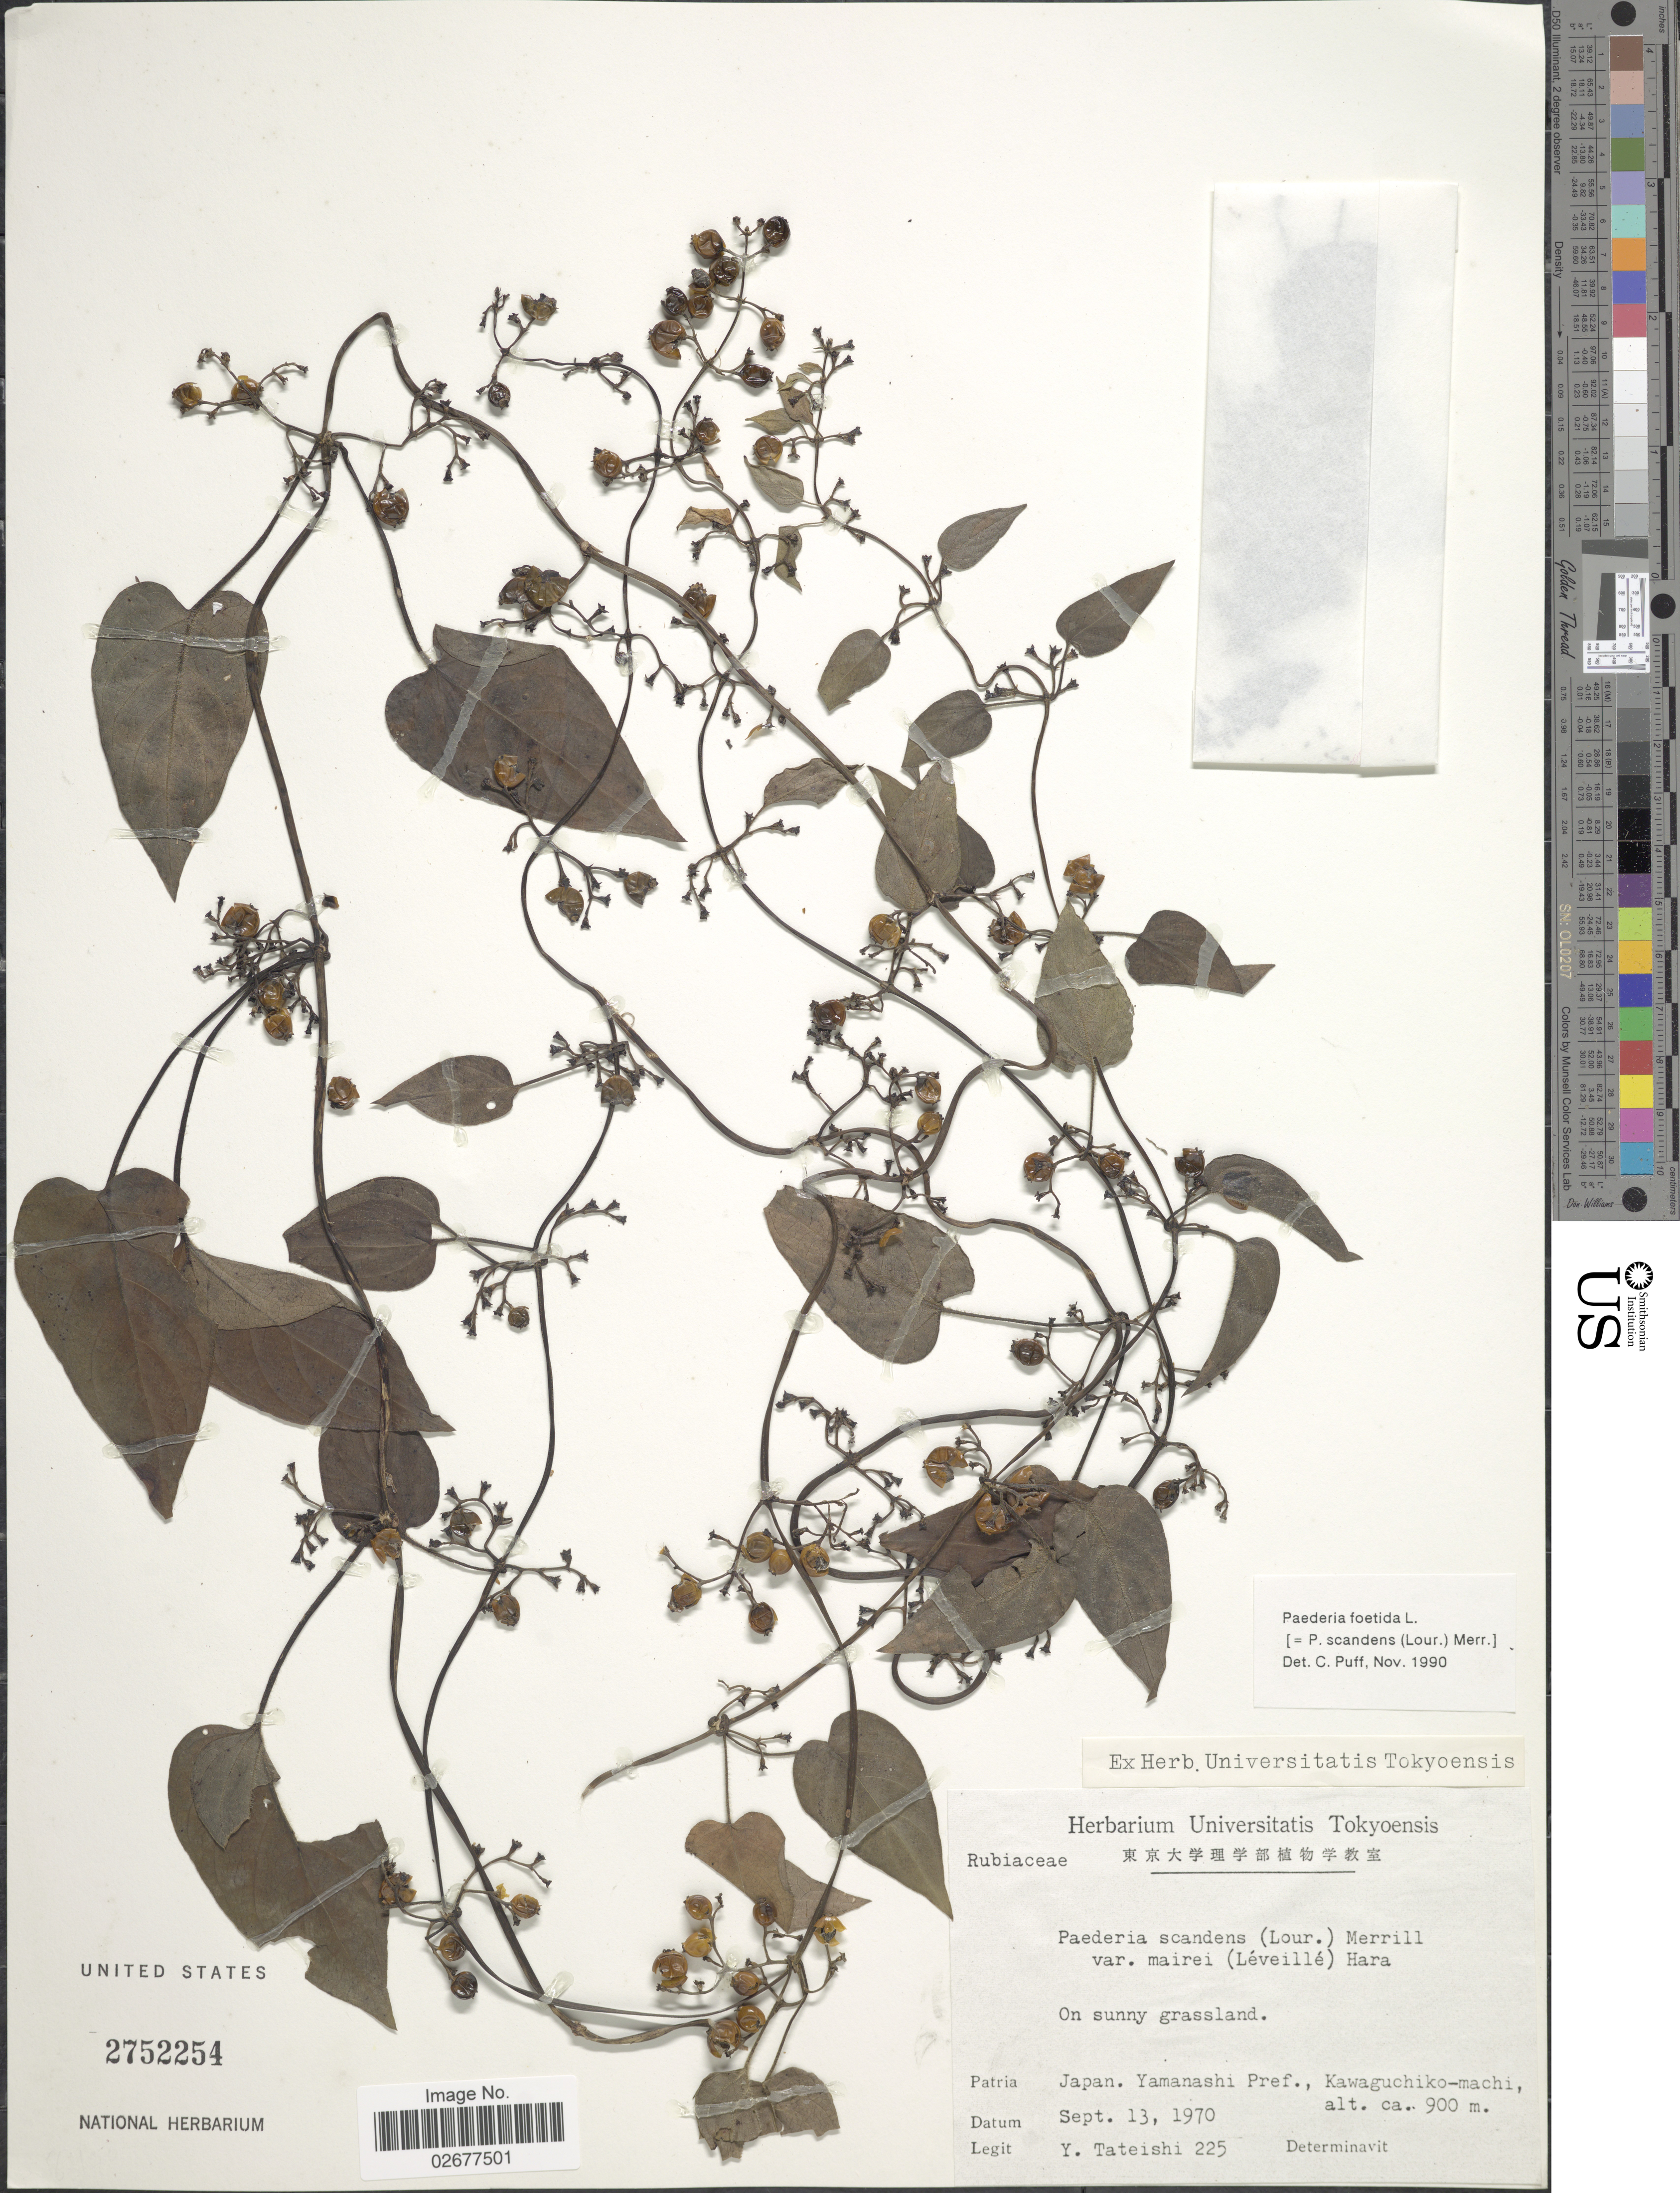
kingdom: Plantae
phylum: Tracheophyta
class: Magnoliopsida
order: Gentianales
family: Rubiaceae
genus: Paederia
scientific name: Paederia foetida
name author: L.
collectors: Y. Tateishi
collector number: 225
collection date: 1970-09-13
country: Japan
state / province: Yamanasi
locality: On sunny grassland. Yamanashi Pref., Kawaguchiko-machi.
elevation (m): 900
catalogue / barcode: US 2752254